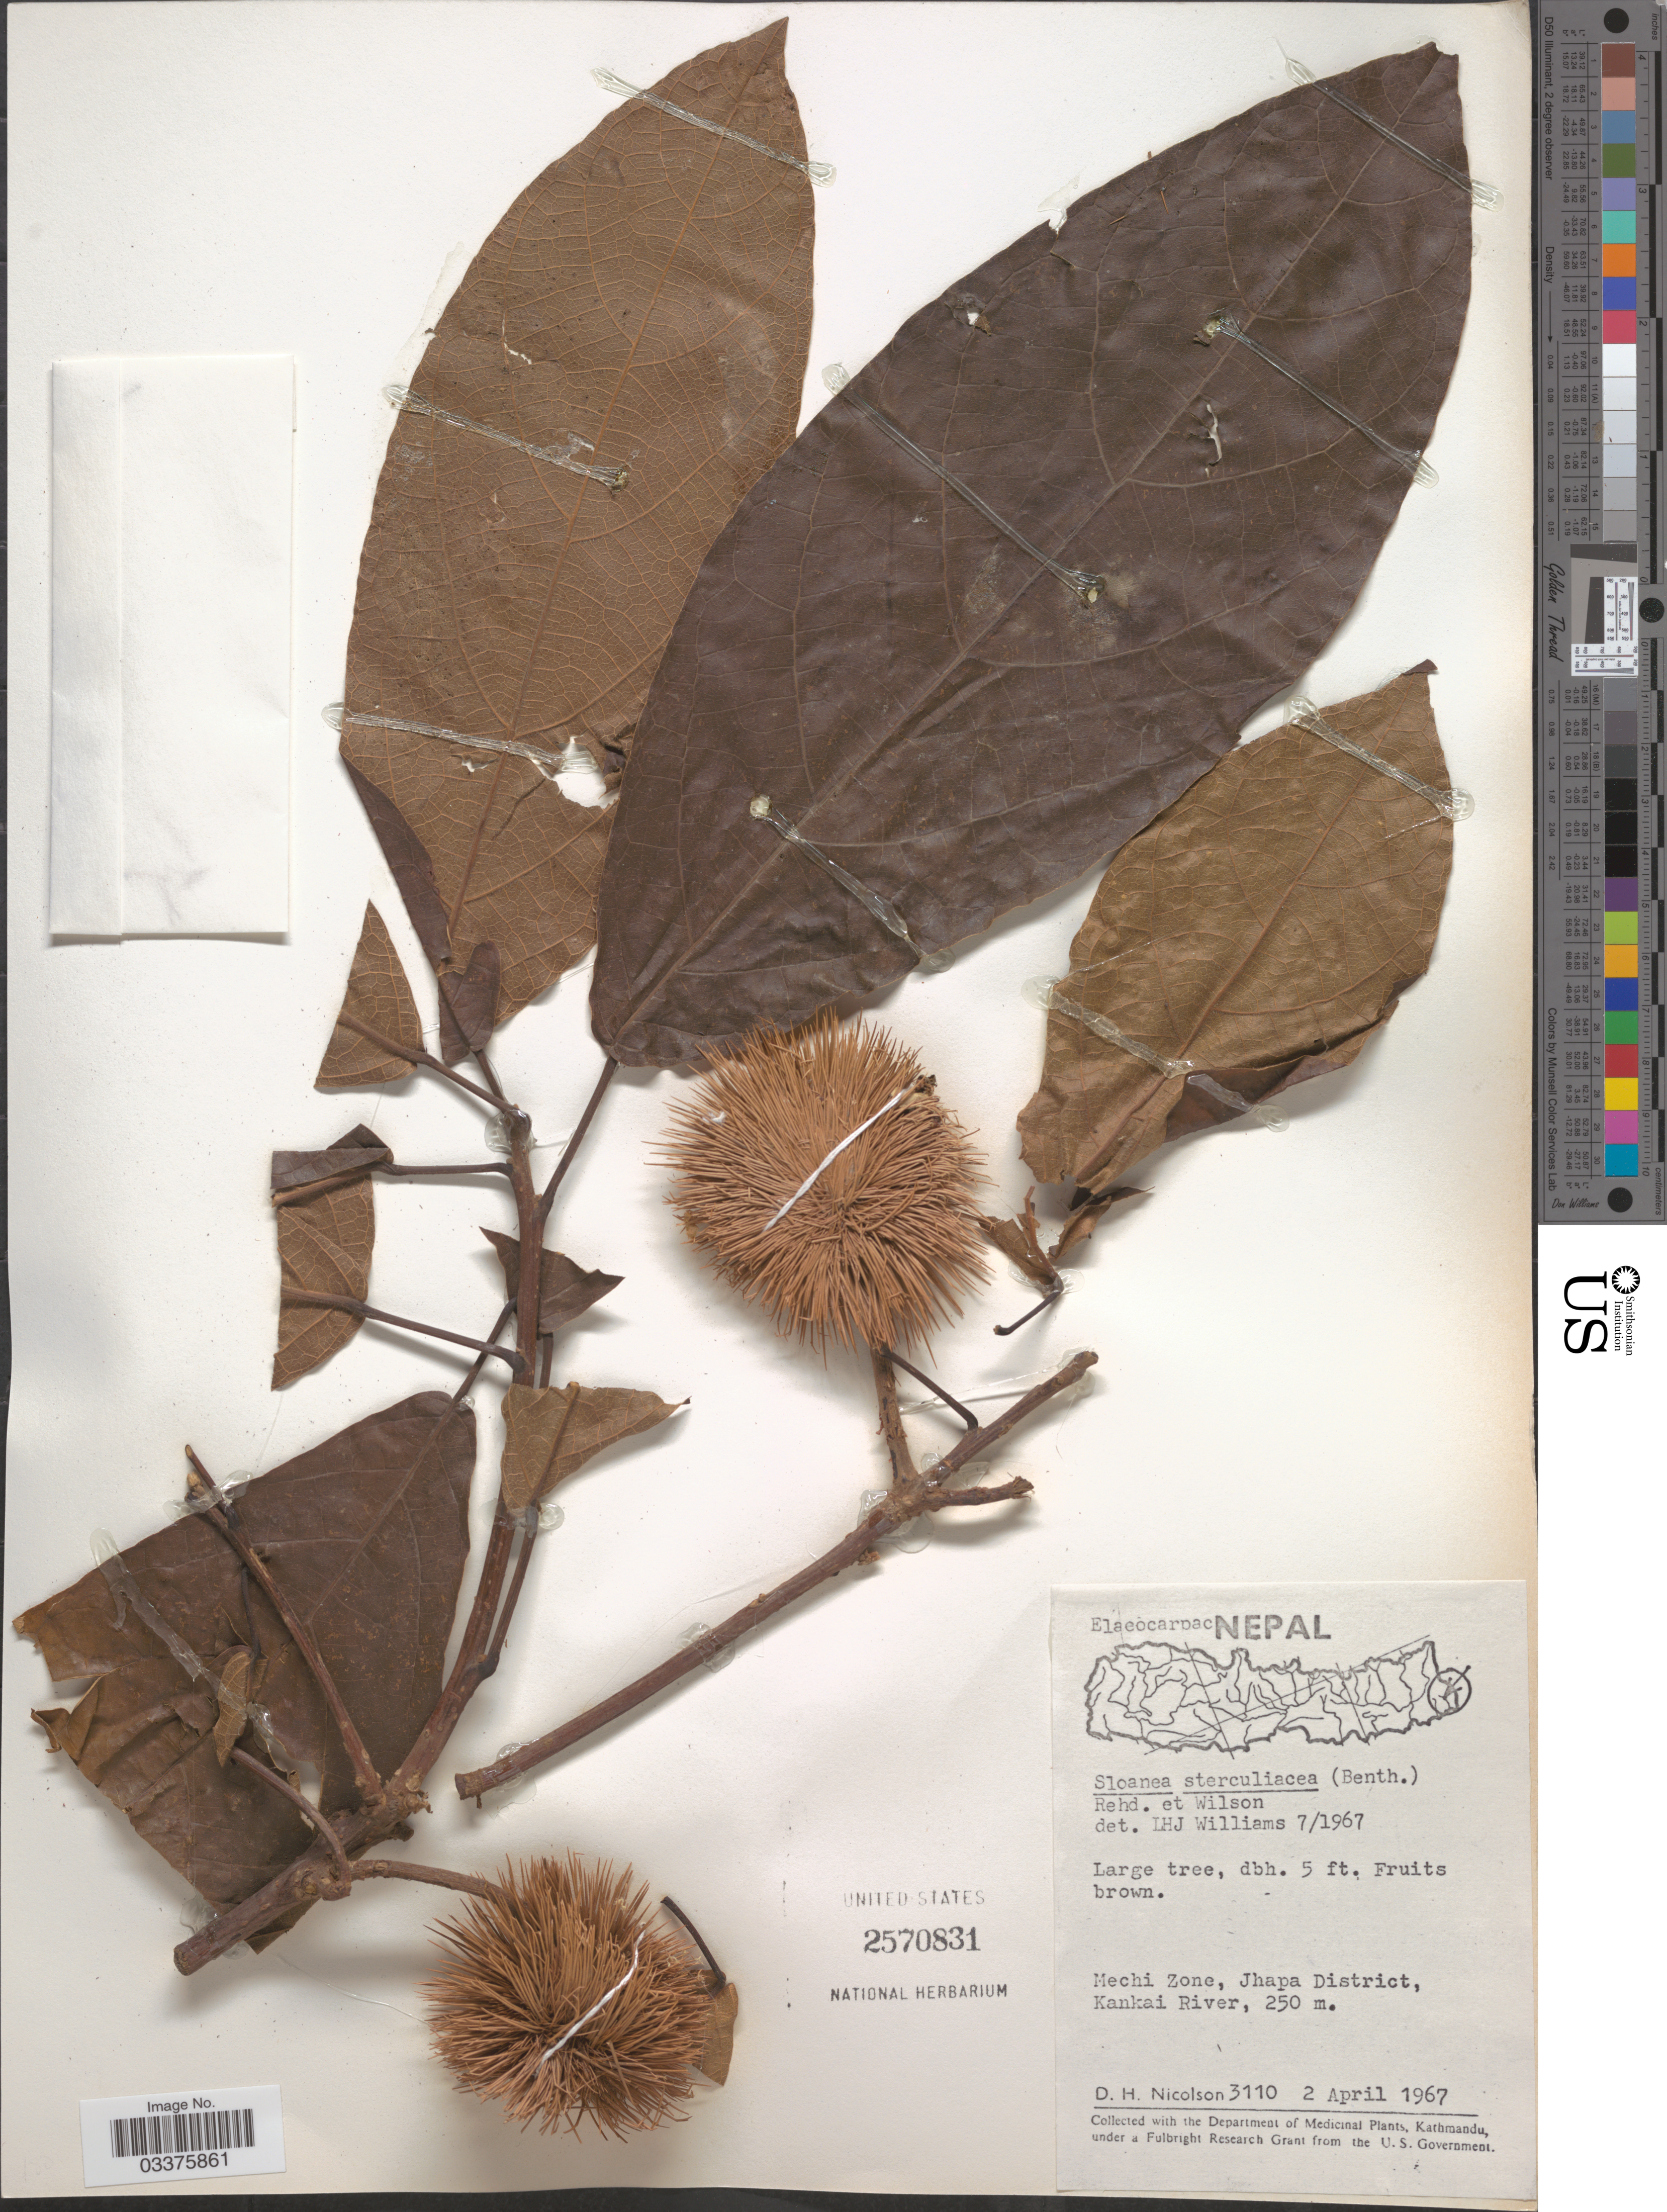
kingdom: Plantae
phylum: Tracheophyta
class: Magnoliopsida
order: Oxalidales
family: Elaeocarpaceae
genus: Sloanea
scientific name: Sloanea sterculiacea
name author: (Benth.) Rehder & E.H. Wilson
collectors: D. H. Nicolson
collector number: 3110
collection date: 1967-04-02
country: Nepal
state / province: Mechi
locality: Mechi Zone, Jhapa District, Kankai River.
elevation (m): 250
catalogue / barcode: US 2570831